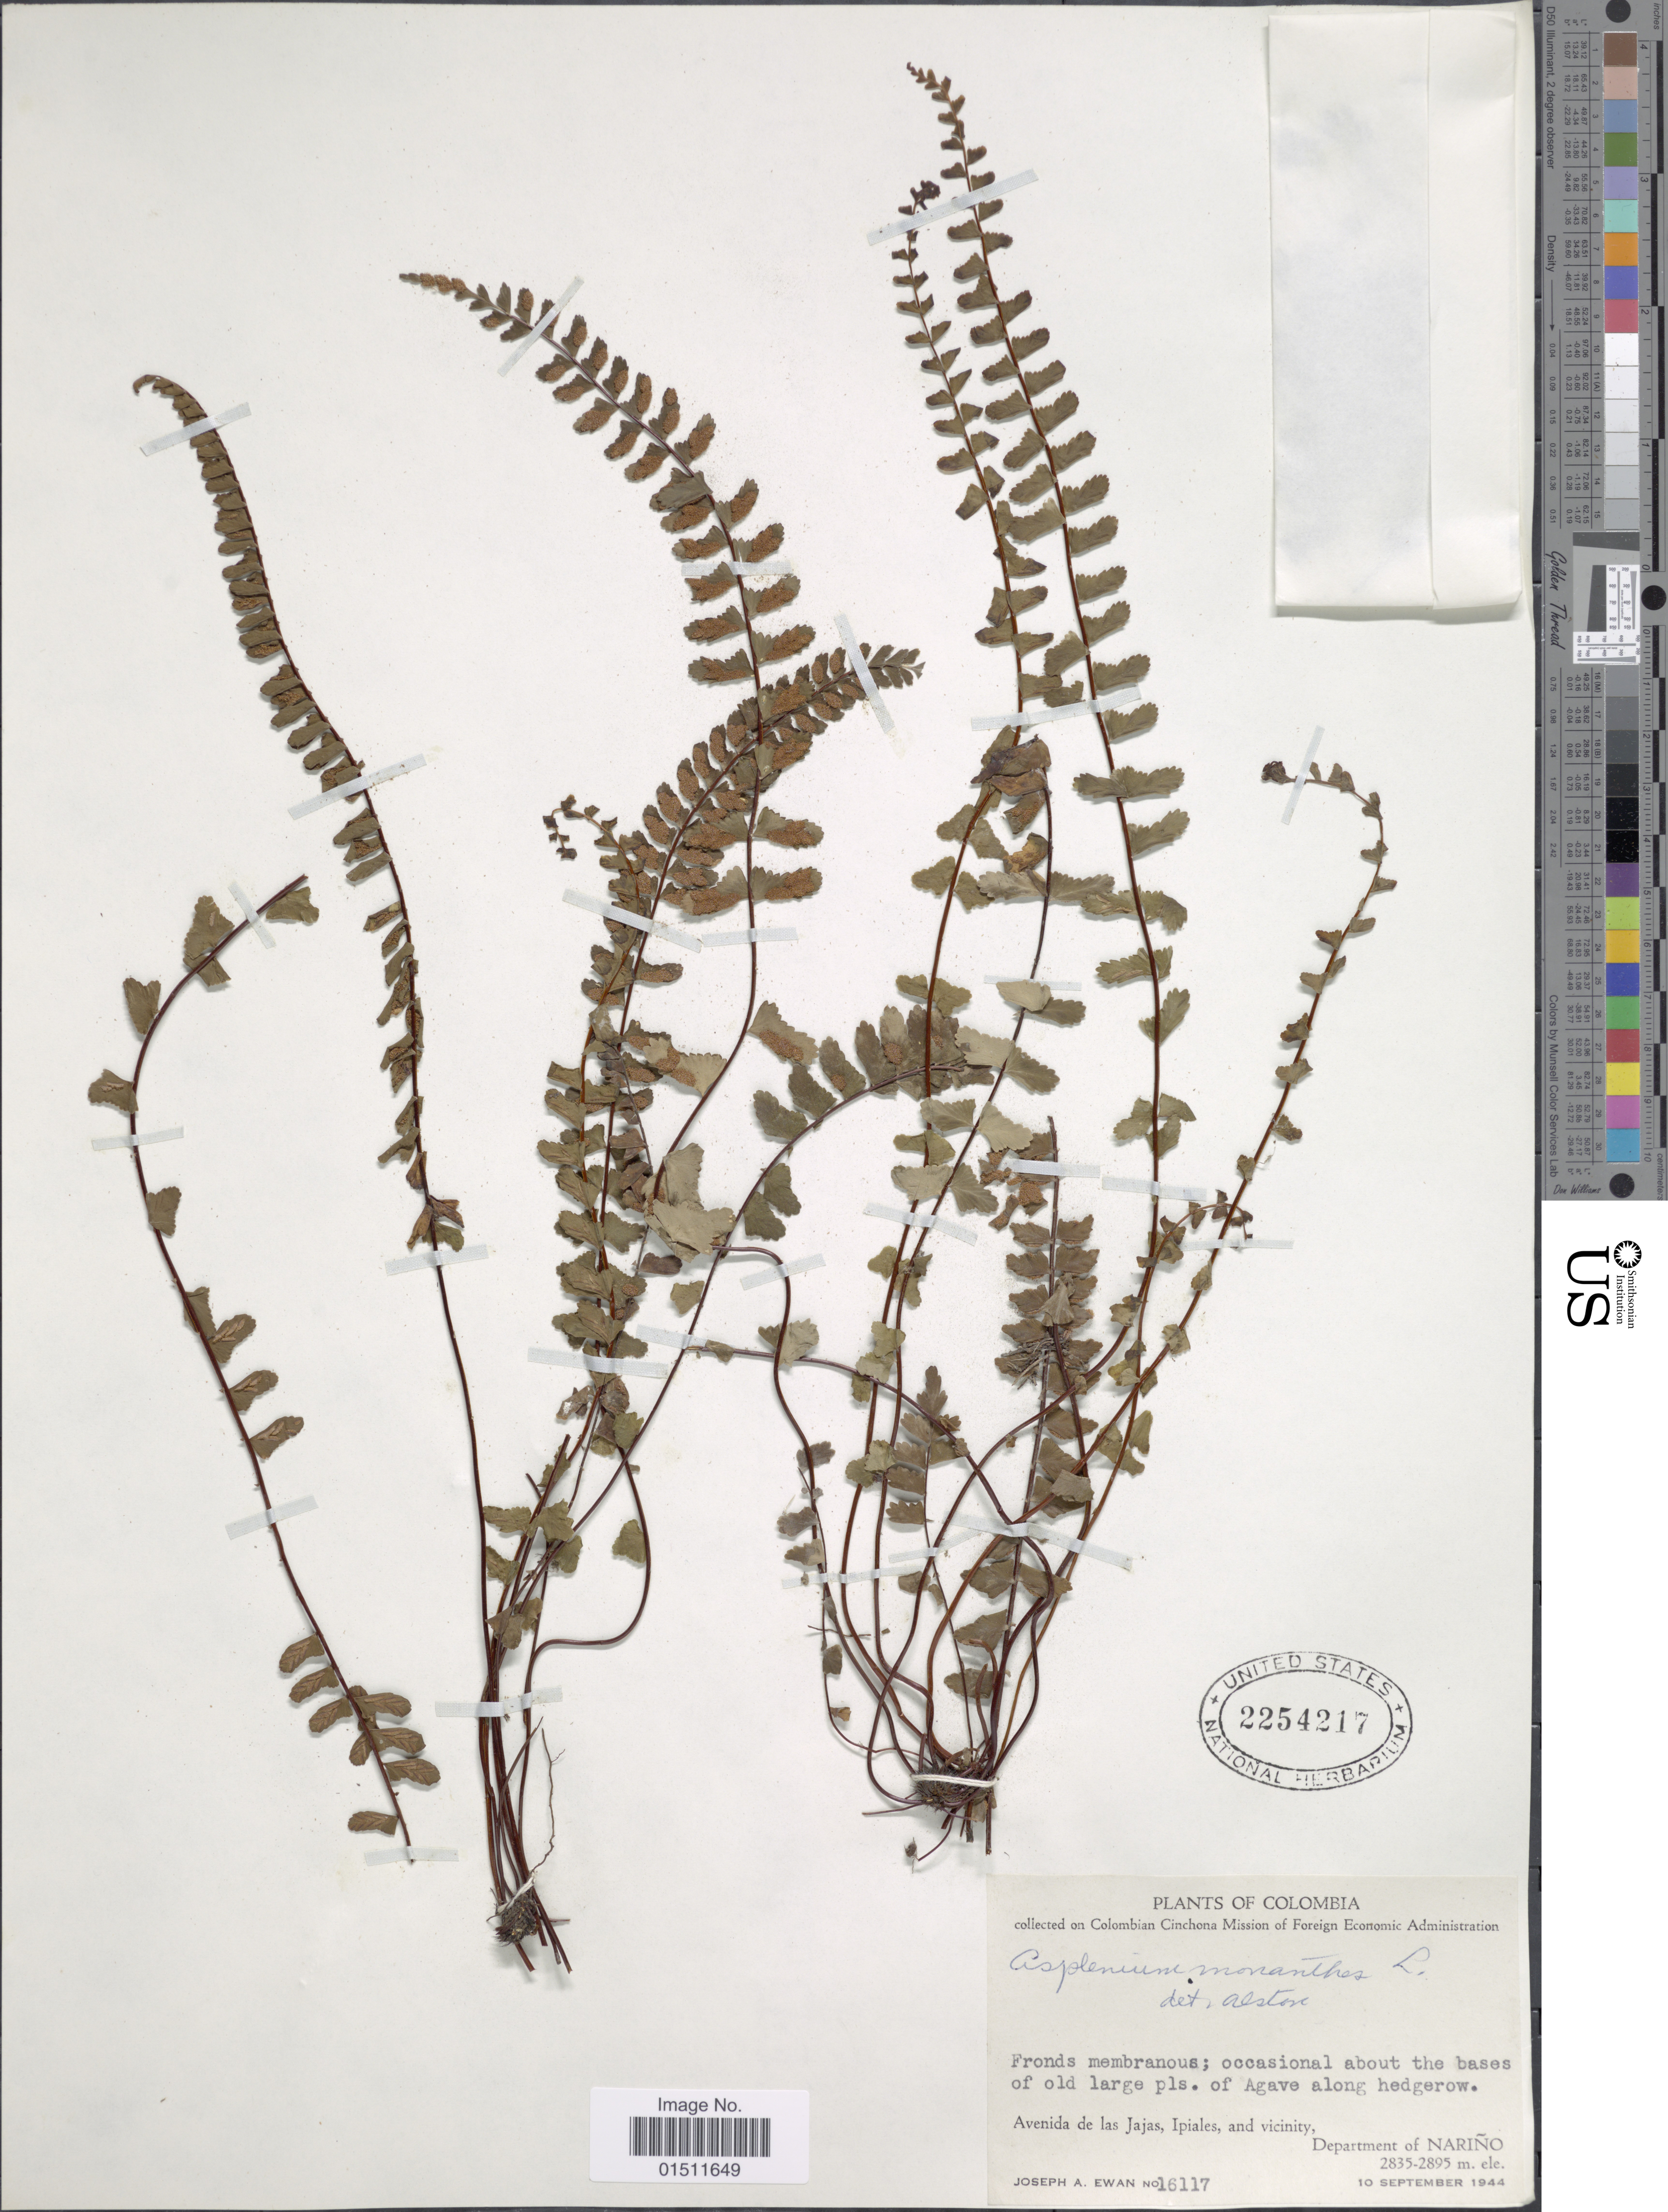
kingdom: Plantae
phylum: Tracheophyta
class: Polypodiopsida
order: Polypodiales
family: Aspleniaceae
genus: Asplenium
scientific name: Asplenium monanthes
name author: L.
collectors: J. A. Ewan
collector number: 16117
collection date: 1944-09-10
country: Colombia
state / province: Nariño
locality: Avenida de las Jajas, Ipiales, and vicinity, department of Narino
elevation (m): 2835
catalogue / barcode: US 2254217